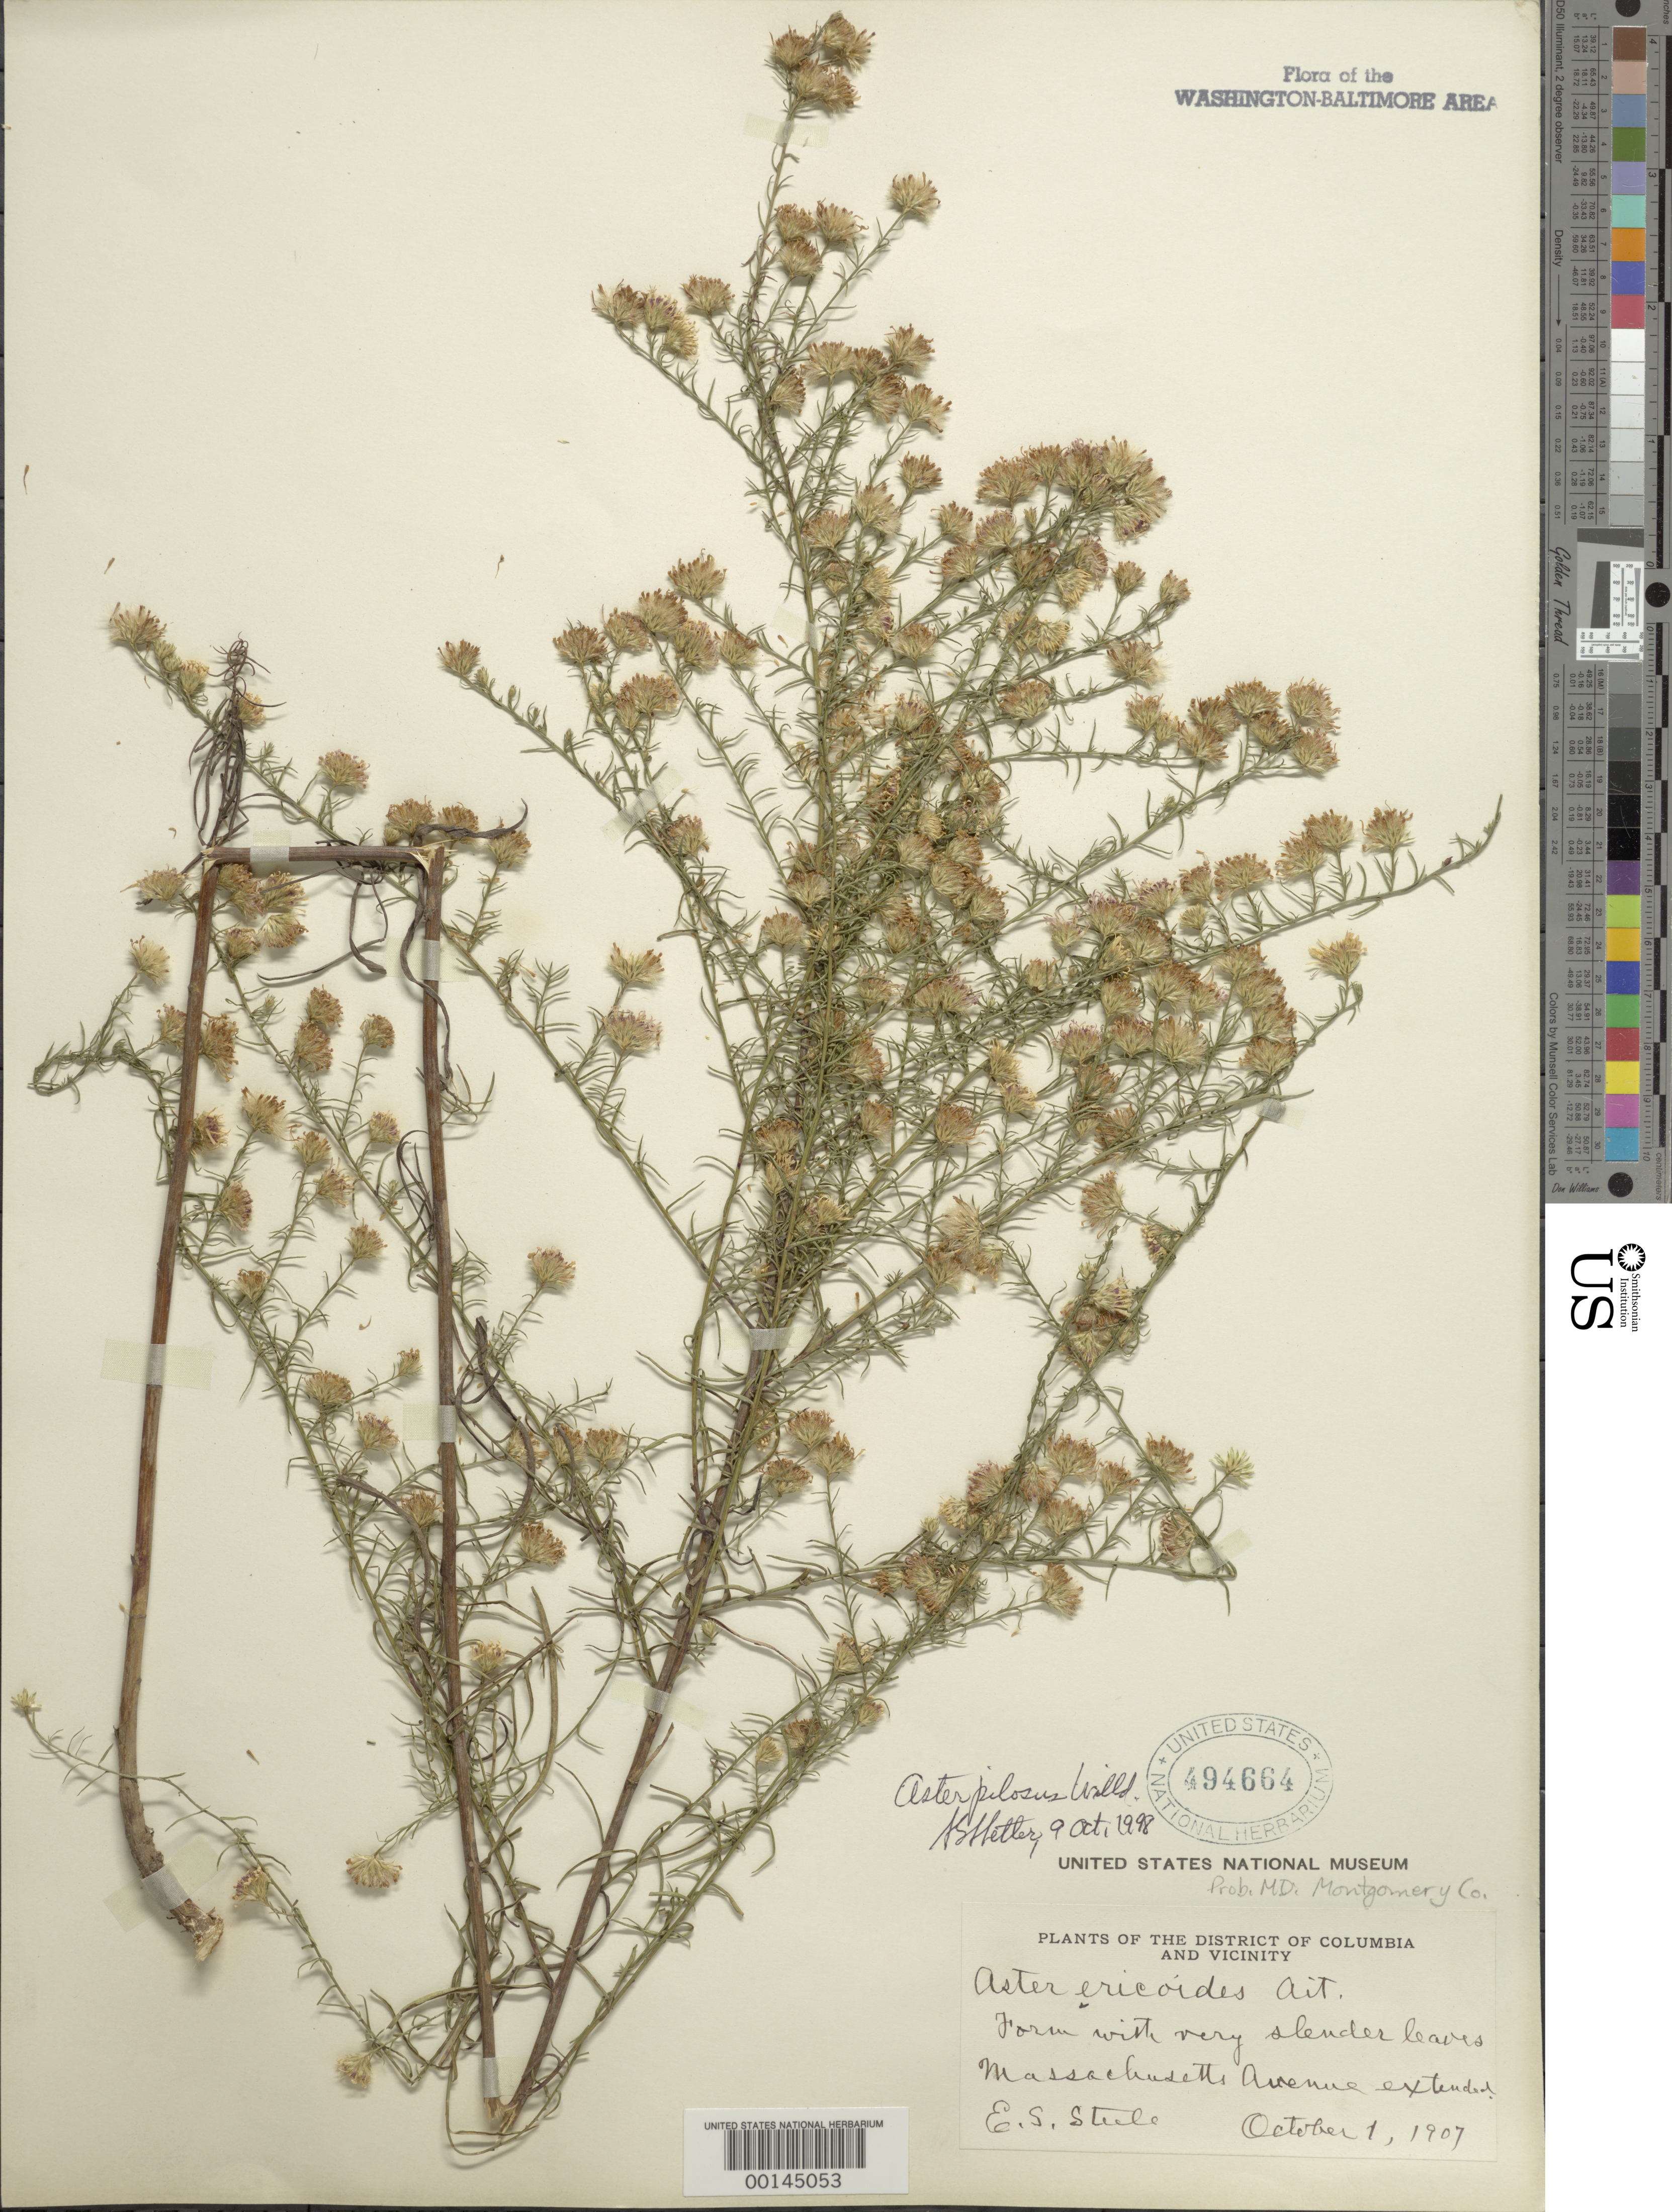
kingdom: Plantae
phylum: Tracheophyta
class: Magnoliopsida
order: Asterales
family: Asteraceae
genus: Symphyotrichum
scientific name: Symphyotrichum pilosum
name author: (Willd.) G.L. Nesom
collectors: E. Steele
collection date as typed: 01 Oct 1907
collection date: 1907-10-01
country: United States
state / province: Maryland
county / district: Montgomery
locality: Mass. Ave. ext.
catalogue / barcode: US 494664